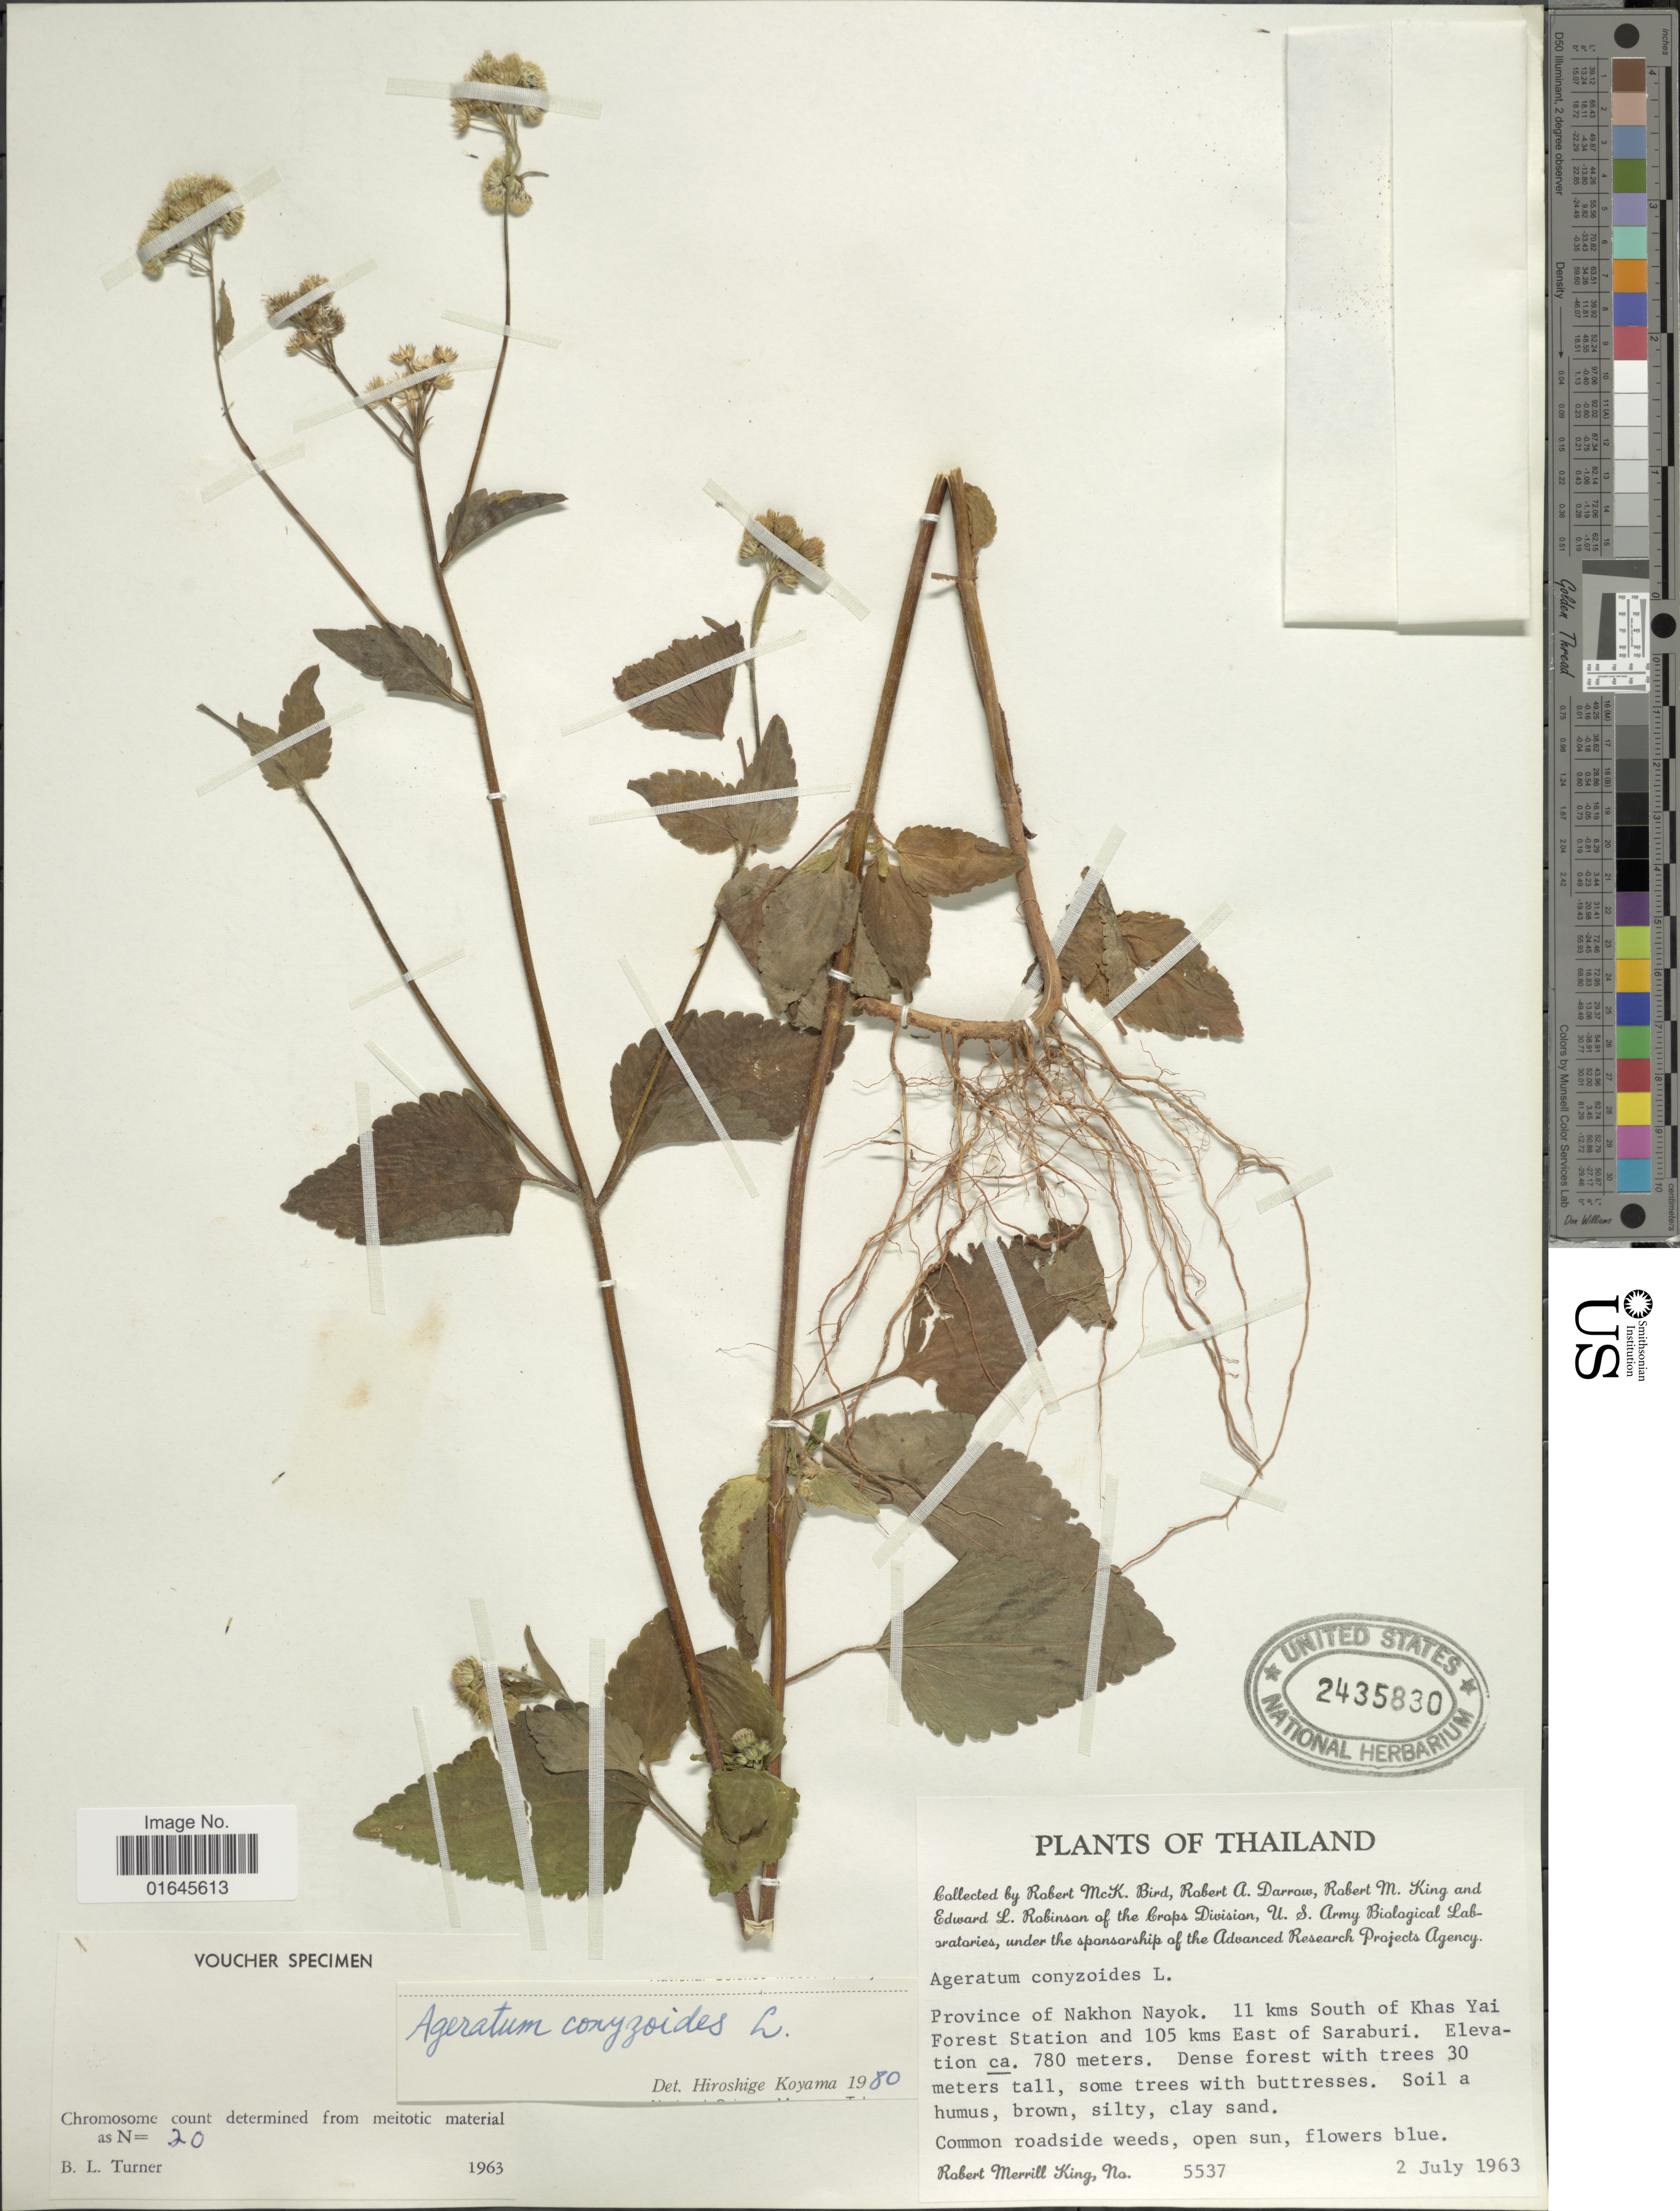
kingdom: Plantae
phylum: Tracheophyta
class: Magnoliopsida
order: Asterales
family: Asteraceae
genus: Ageratum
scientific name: Ageratum conyzoides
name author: L.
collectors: R. M. King, R. M. Bird, R. A. Darrow & E. L. Robinson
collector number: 5537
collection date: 1963-07-02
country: Thailand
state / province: Nakhon Nayok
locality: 11 kms South of Khas Yai Forest Station and 105 kms East of Saraburi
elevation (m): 780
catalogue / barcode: US 2435830